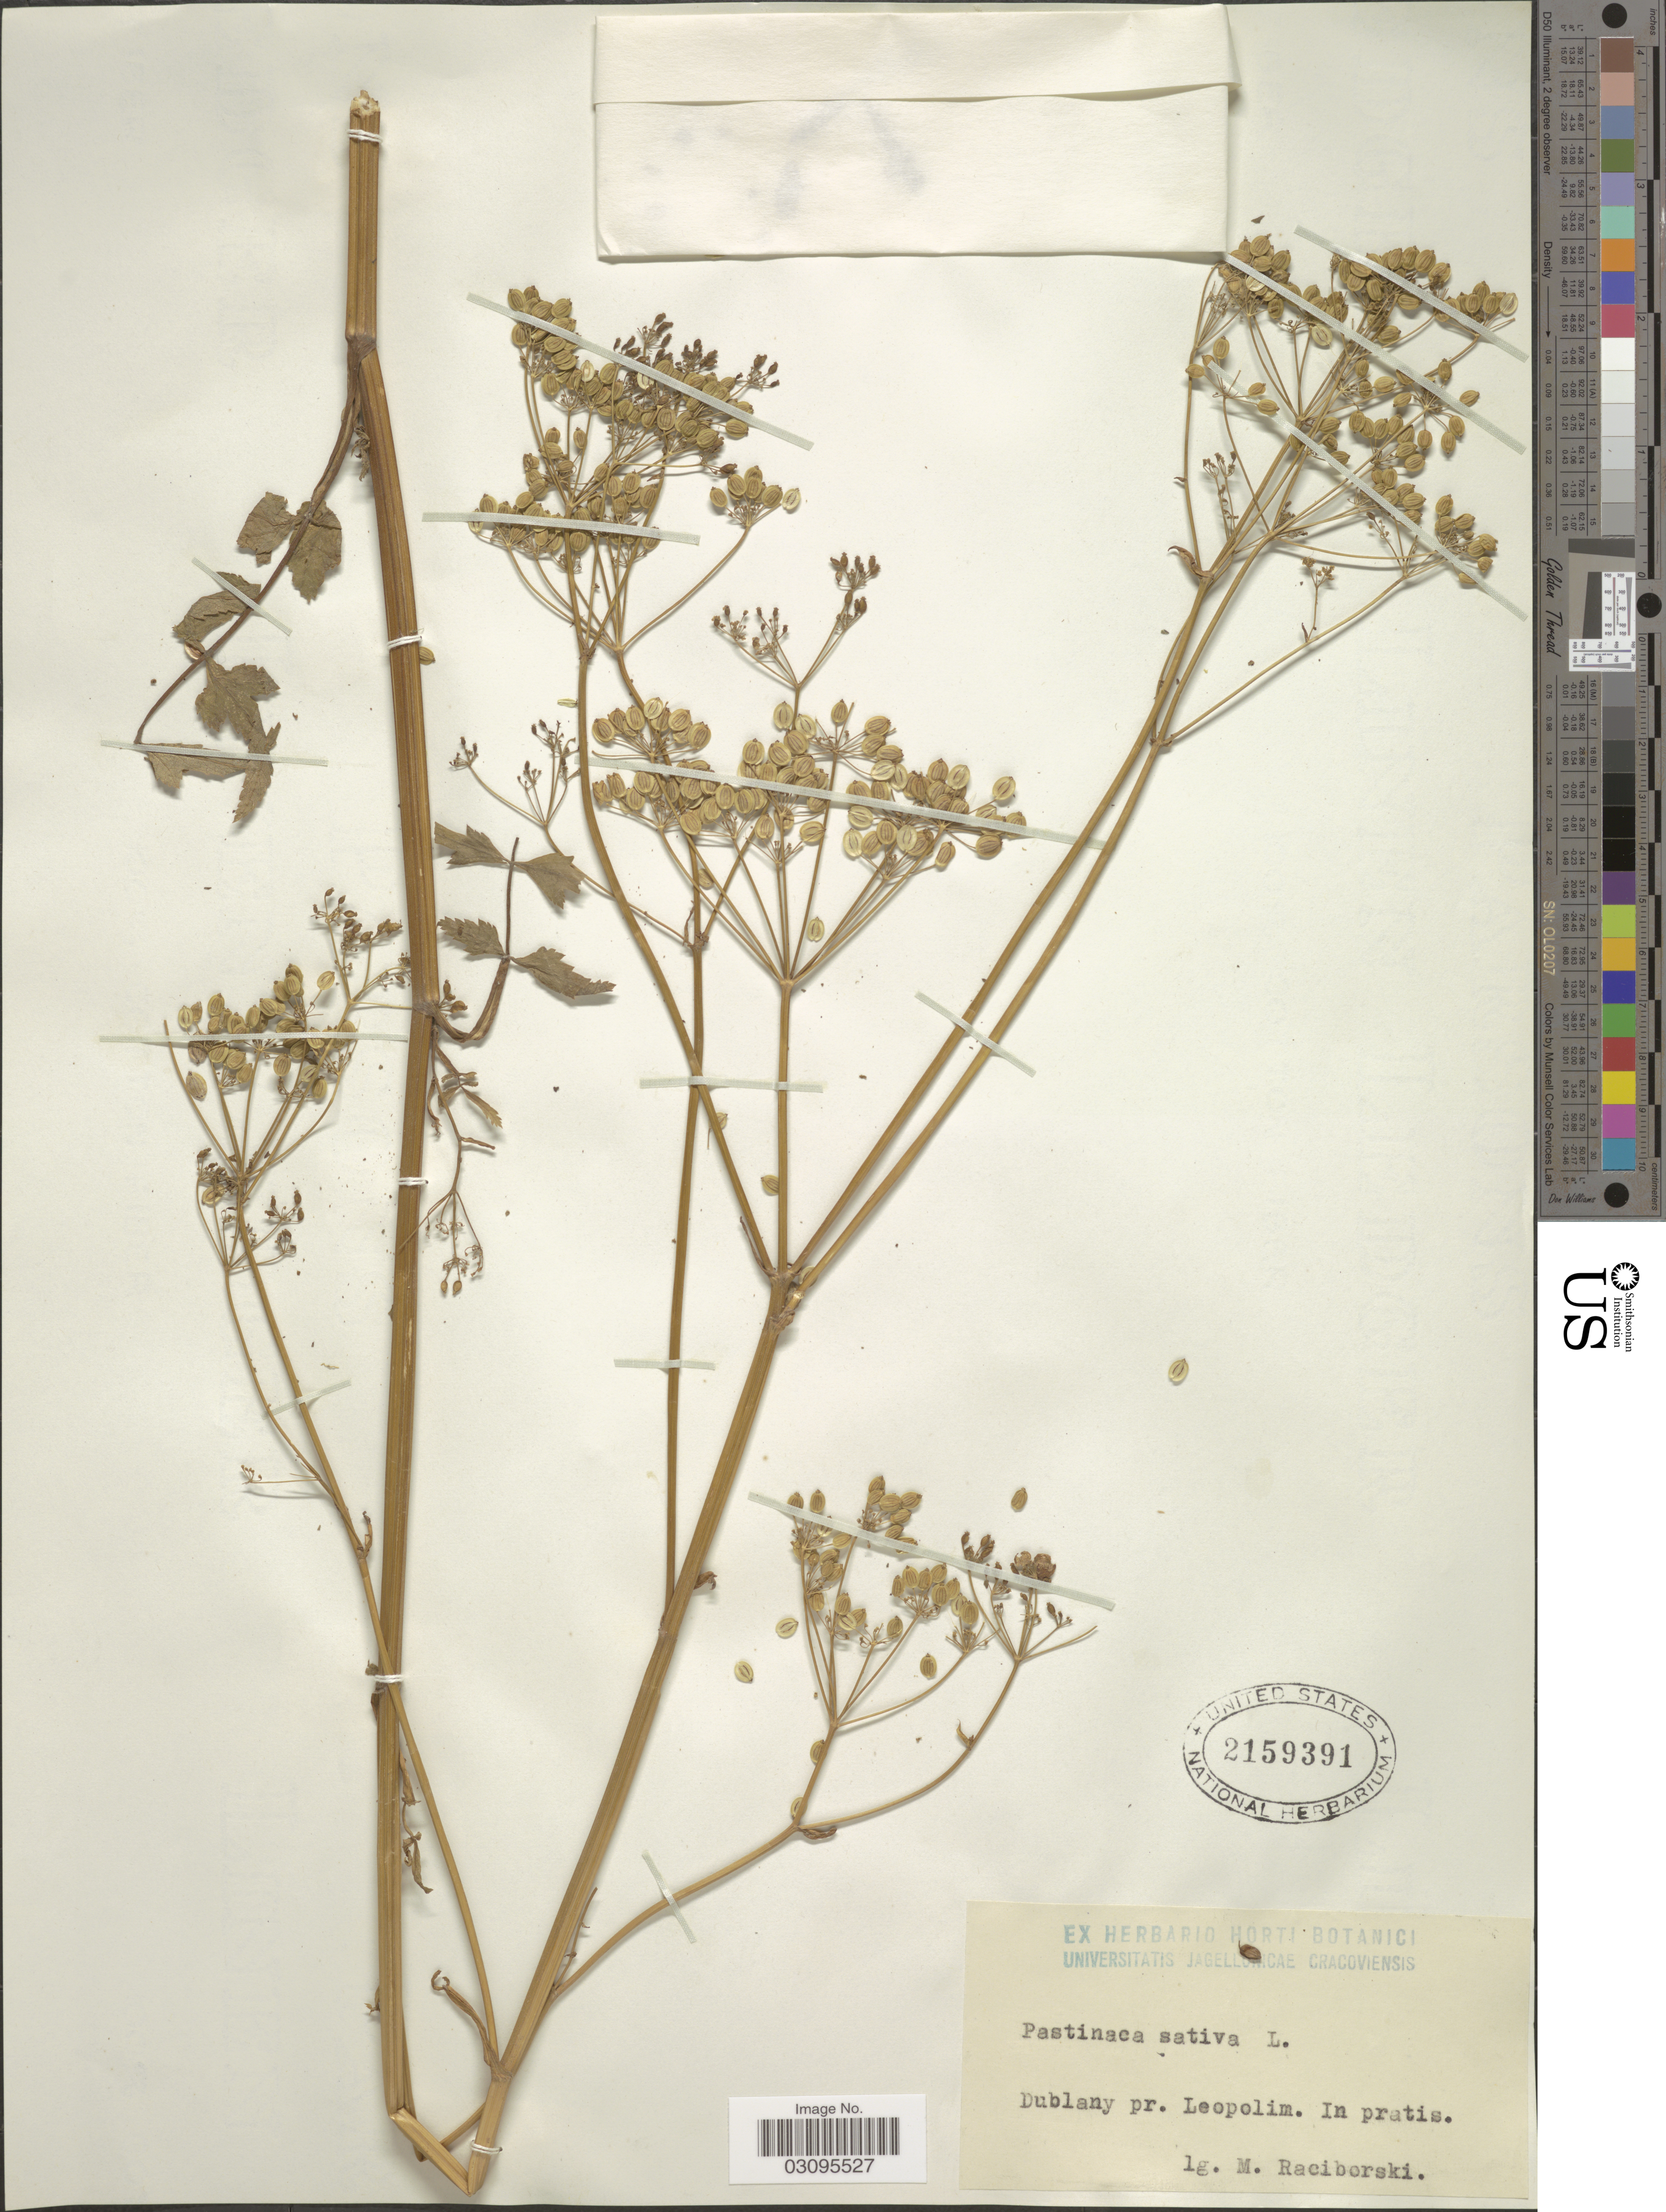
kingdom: Plantae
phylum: Tracheophyta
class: Magnoliopsida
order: Apiales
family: Apiaceae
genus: Pastinaca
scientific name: Pastinaca sativa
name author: L.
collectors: M. Raciborski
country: Ukraine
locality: Dublany pr. Leopolim, In pratis.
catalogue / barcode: US 2159391